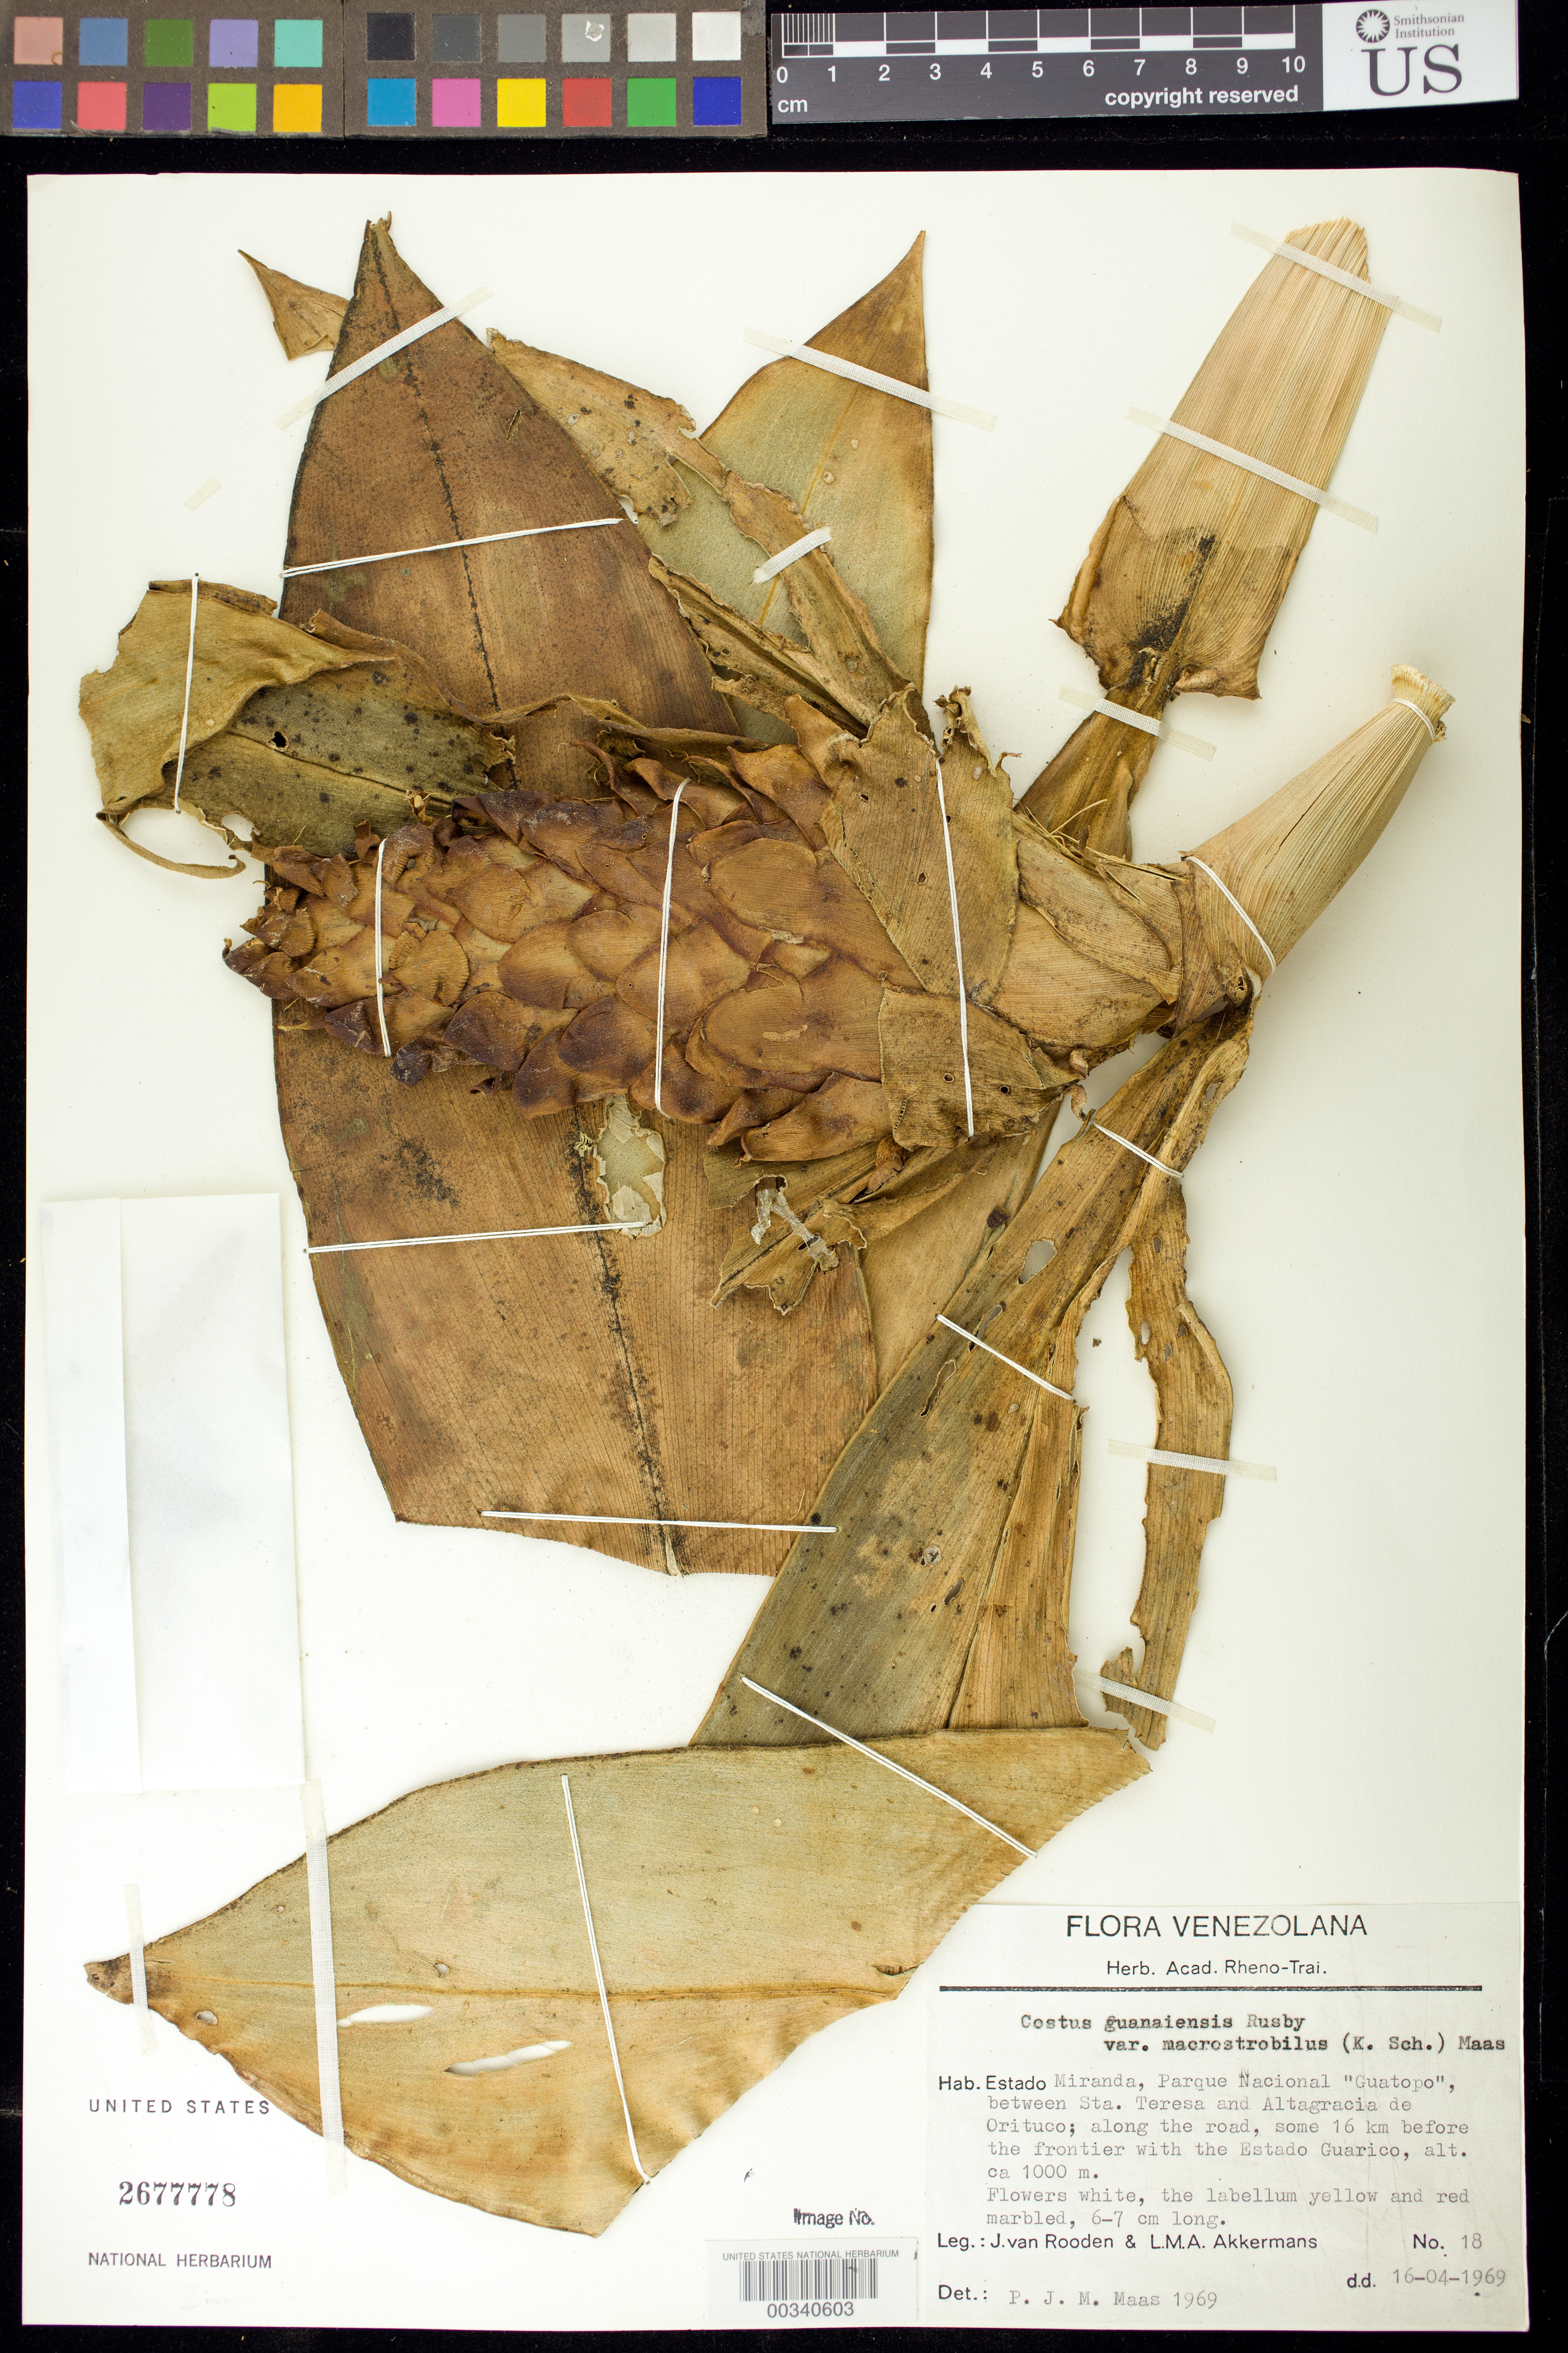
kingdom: Plantae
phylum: Tracheophyta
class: Liliopsida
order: Zingiberales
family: Costaceae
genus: Costus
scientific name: Costus guanaiensis var. macrostrobilis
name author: (K. Schum.) Maas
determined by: Maas, Paul J. M.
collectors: J. Van Rooden & L. M. Akkermans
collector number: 18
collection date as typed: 16 Apr 1969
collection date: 1969-04-16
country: Venezuela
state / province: Miranda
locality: Parque nacional "guatopo", between sta. teresa and altagracia de orituco; along road, some 16 km before frontier with estado ...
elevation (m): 1000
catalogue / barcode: US 2677778